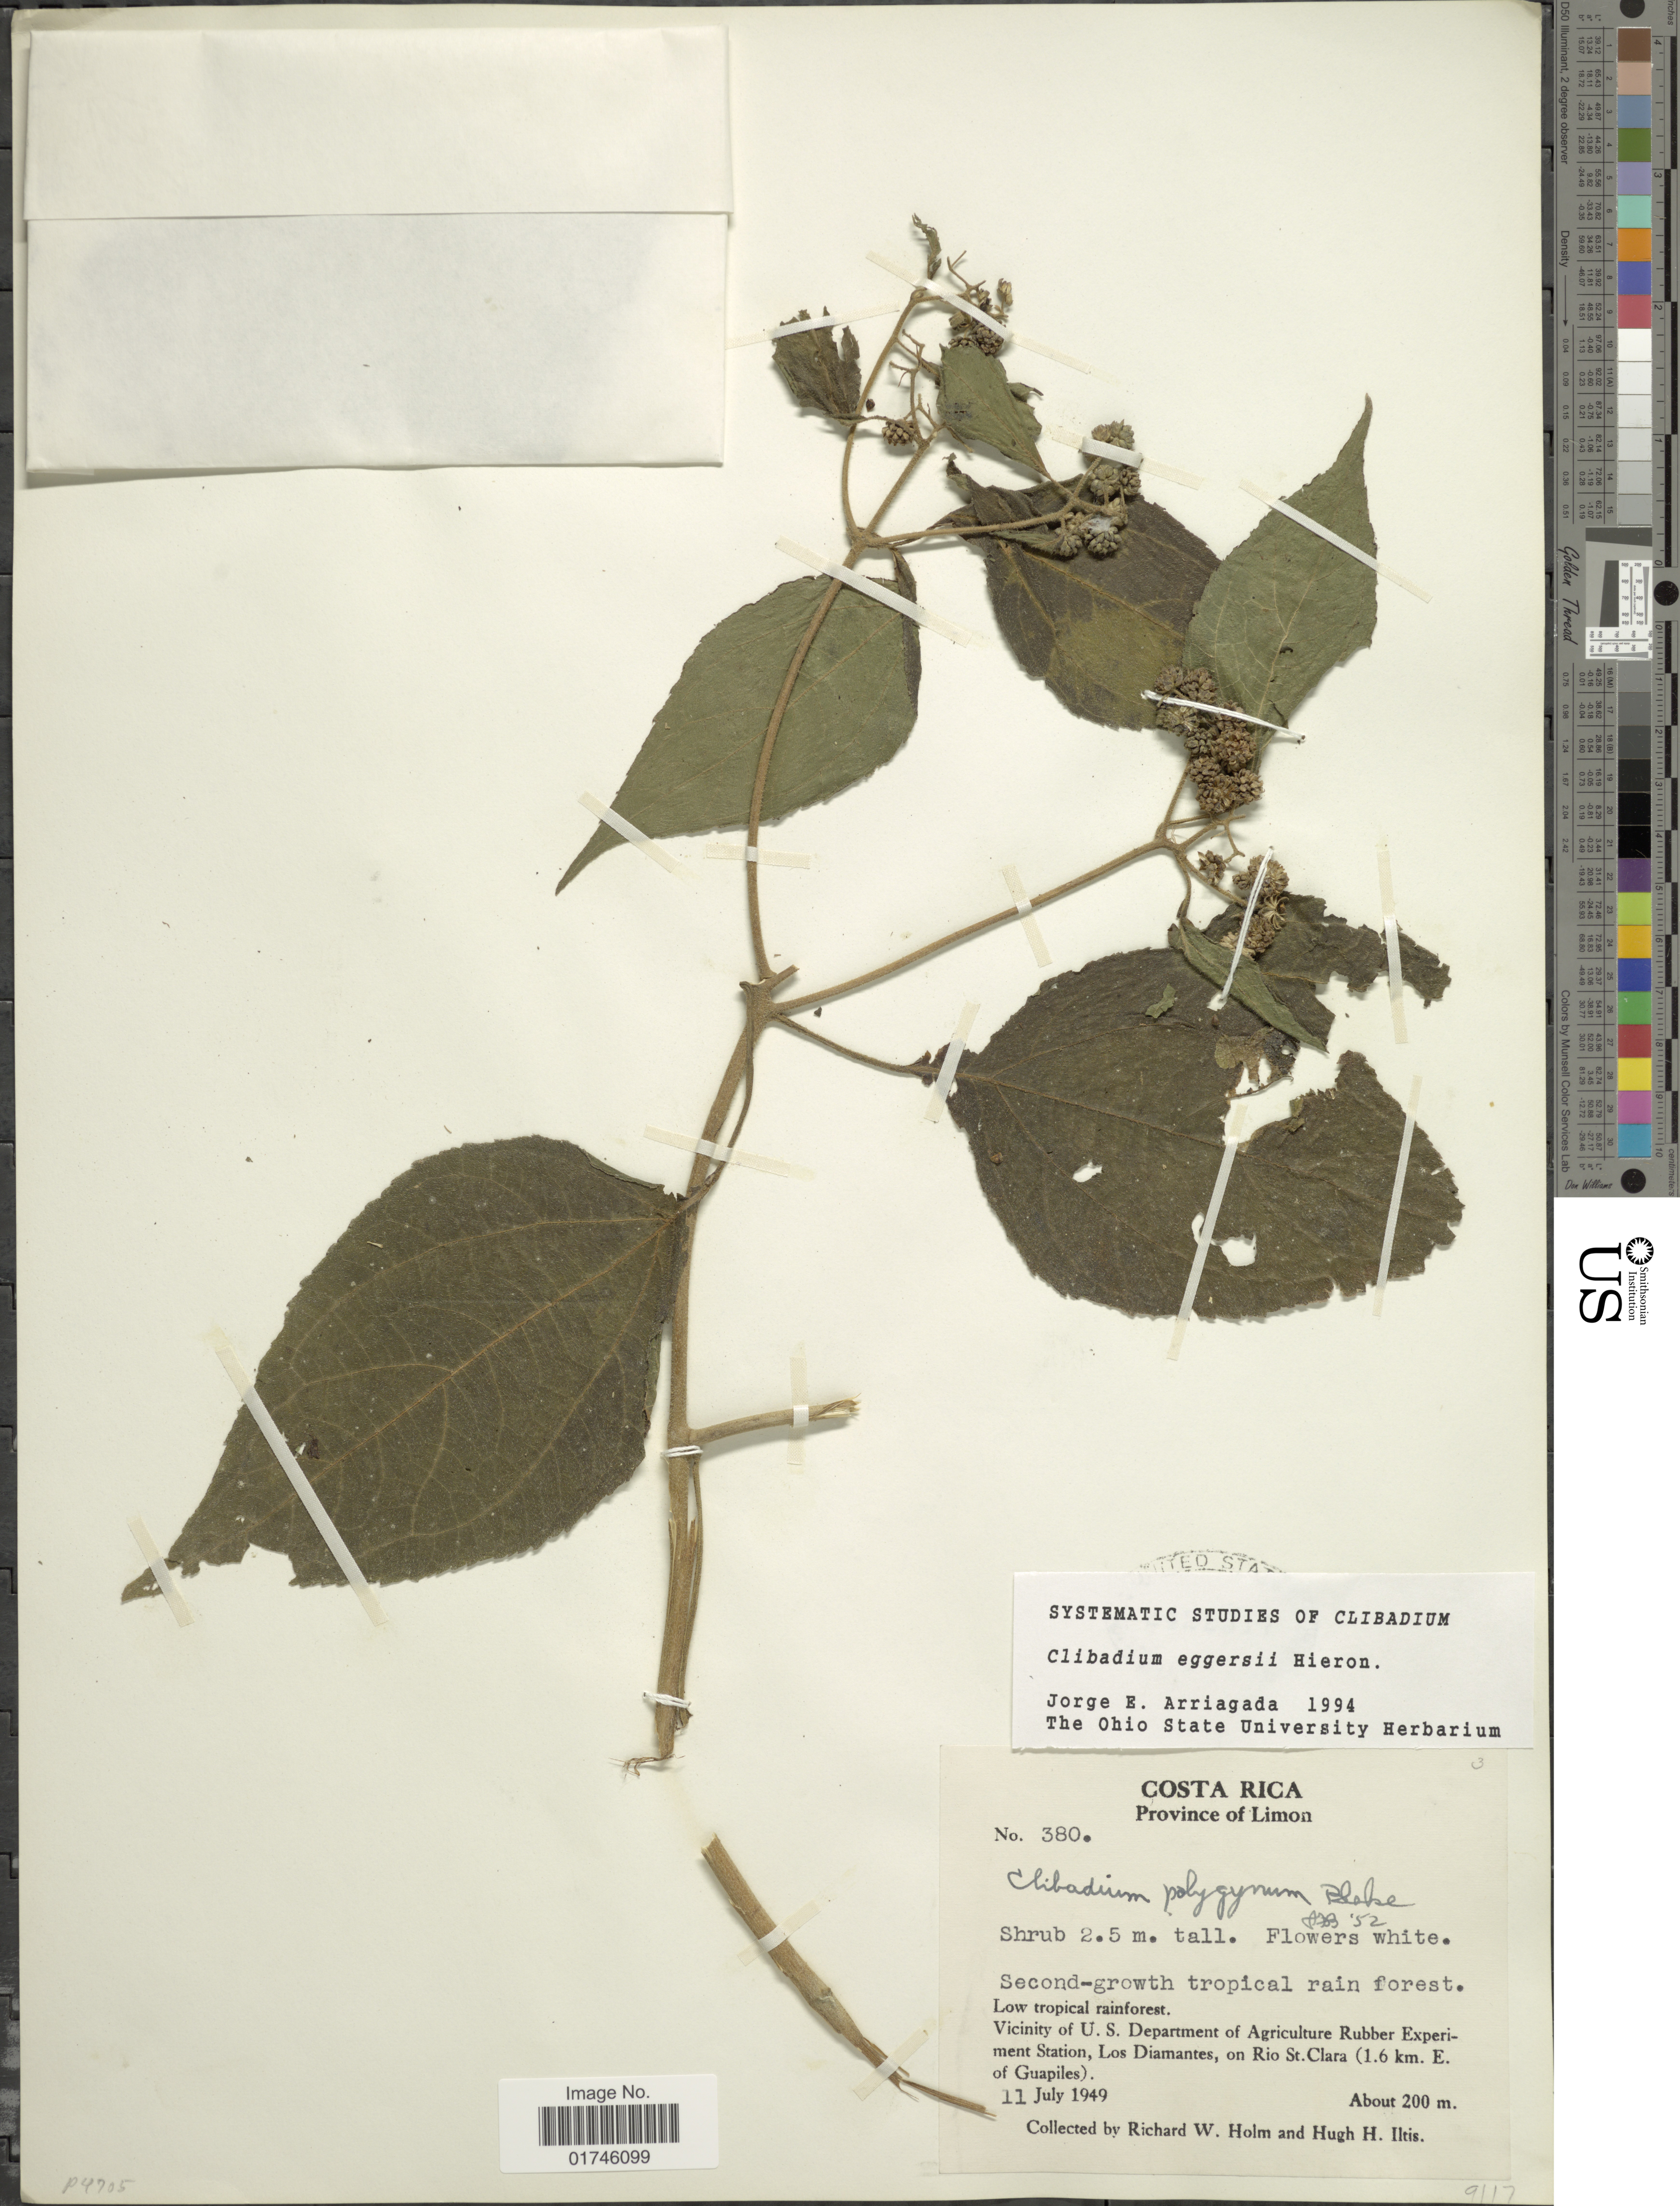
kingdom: Plantae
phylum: Tracheophyta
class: Magnoliopsida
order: Asterales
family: Asteraceae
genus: Clibadium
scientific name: Clibadium eggersii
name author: Hieron.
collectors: R. W. Holm & H. H. Iltis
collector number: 380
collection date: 1949-07-11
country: Costa Rica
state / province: Limón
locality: Province of Limon. Vicinity of U.S. Department of Agriculture Rubber Experiment Station, Los Diamantes, on Rio St. Clara (1.6 km E. of Guapiles).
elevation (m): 200